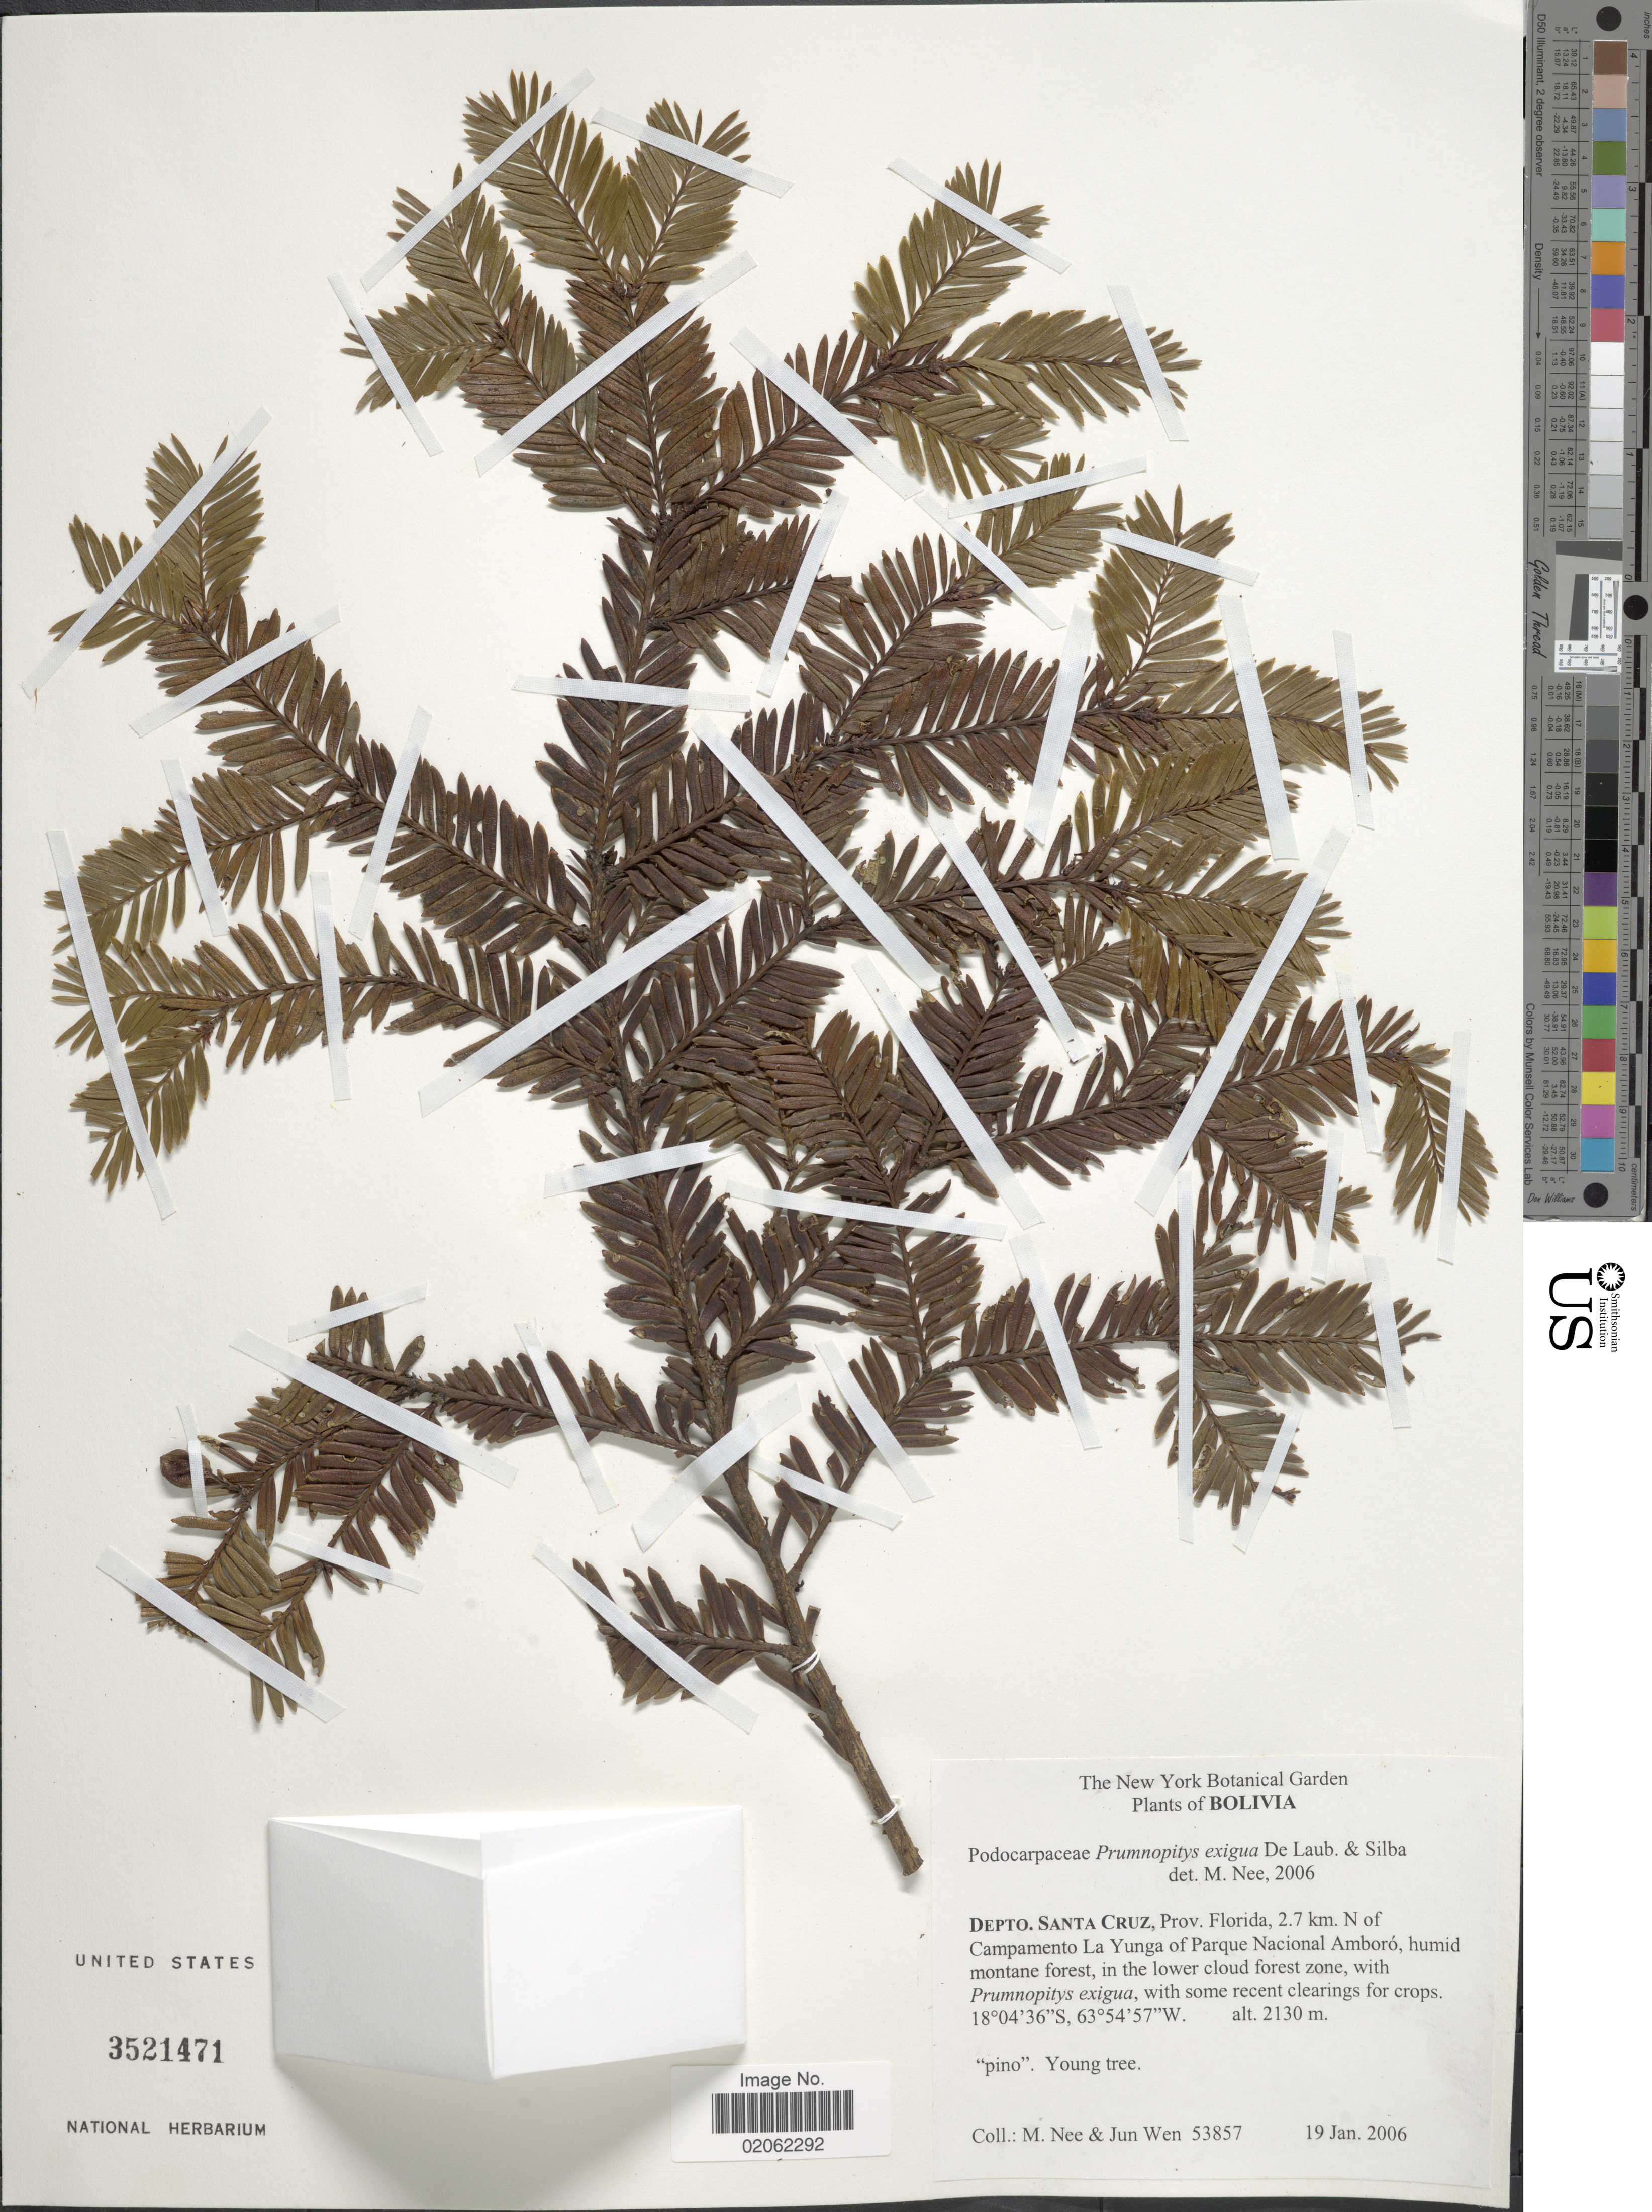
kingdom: Plantae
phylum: Tracheophyta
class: Pinopsida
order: Pinales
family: Podocarpaceae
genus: Prumnopitys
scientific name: Prumnopitys exigua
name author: de Laub. ex Silba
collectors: M. Nee & J. Wen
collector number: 53857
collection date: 2006-01-19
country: Bolivia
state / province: Santa Cruz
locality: Depto. Santa Cruz, Prov. Florida, 2.7 km N of Campamento La Yunga of Parque Nacional Amboró, humid montane forest, in the lower cloud forest zone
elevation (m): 2130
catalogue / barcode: US 3521471